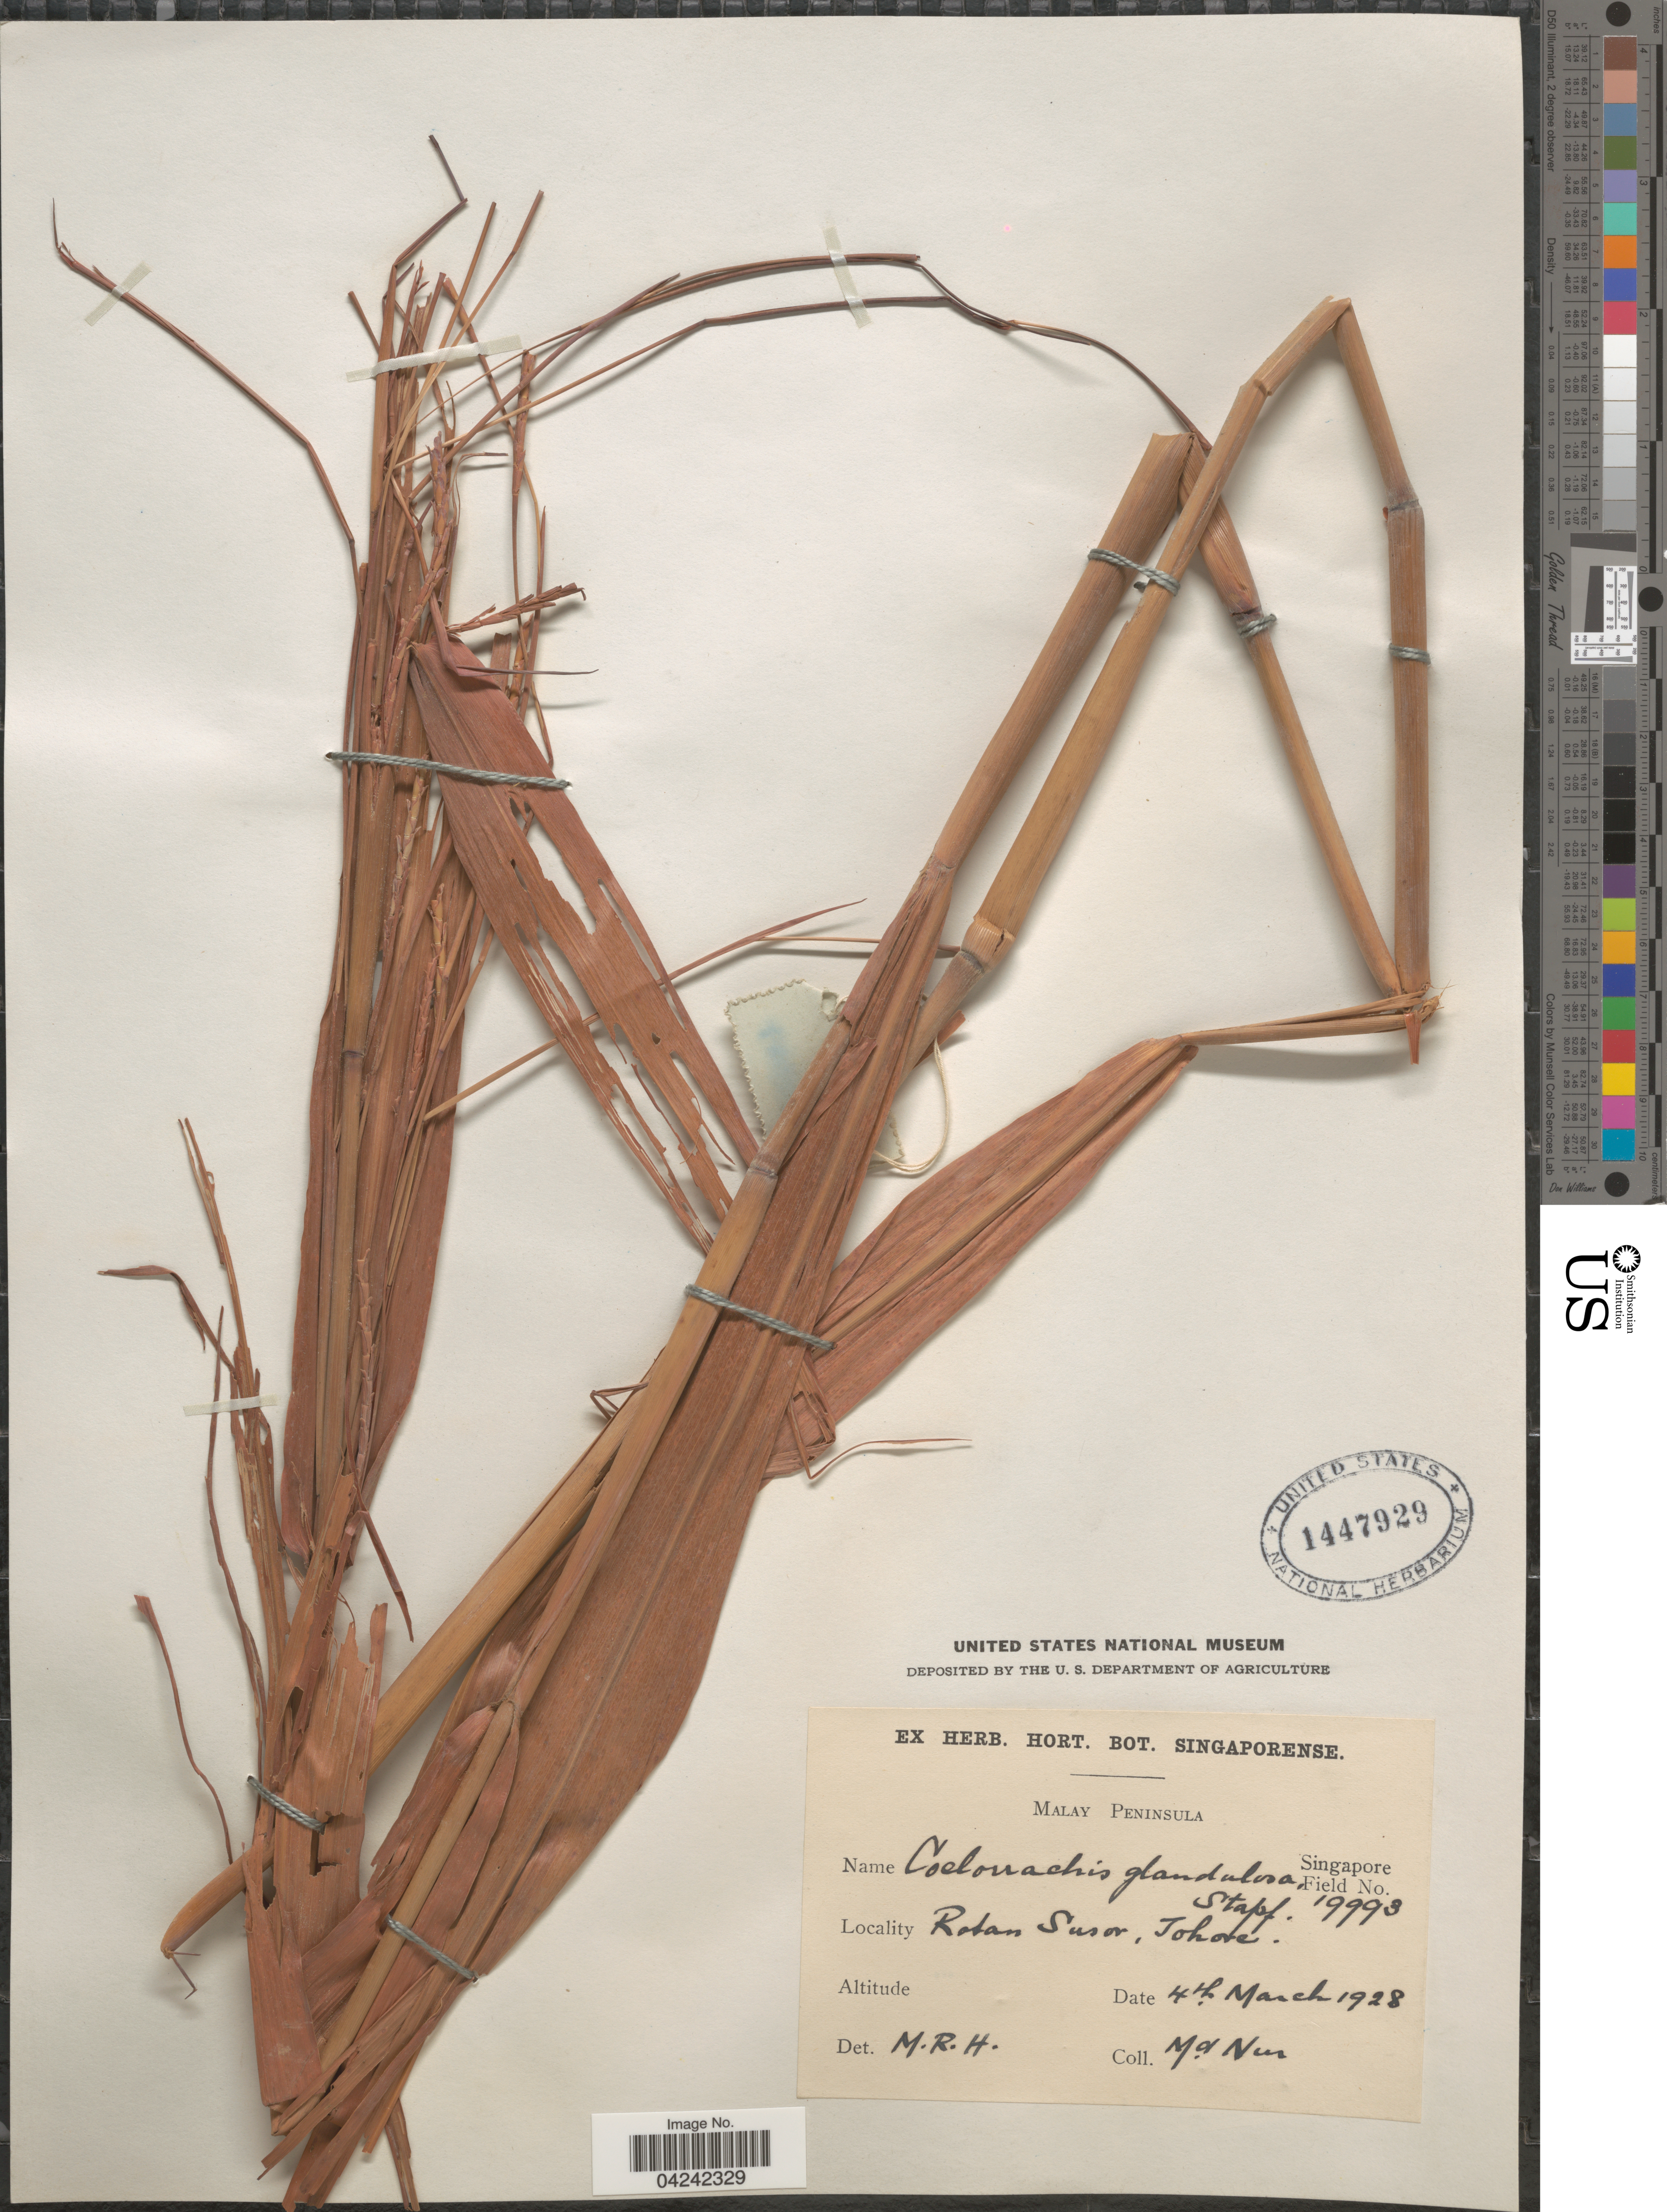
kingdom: Plantae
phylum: Tracheophyta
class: Liliopsida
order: Poales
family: Poaceae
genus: Rottboellia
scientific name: Rottboellia glandulosa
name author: Trin.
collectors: M. Nur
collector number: Singapore Field 19993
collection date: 1928-03-04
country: Singapore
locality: Rotan Susor, Johore.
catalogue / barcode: US 1447929